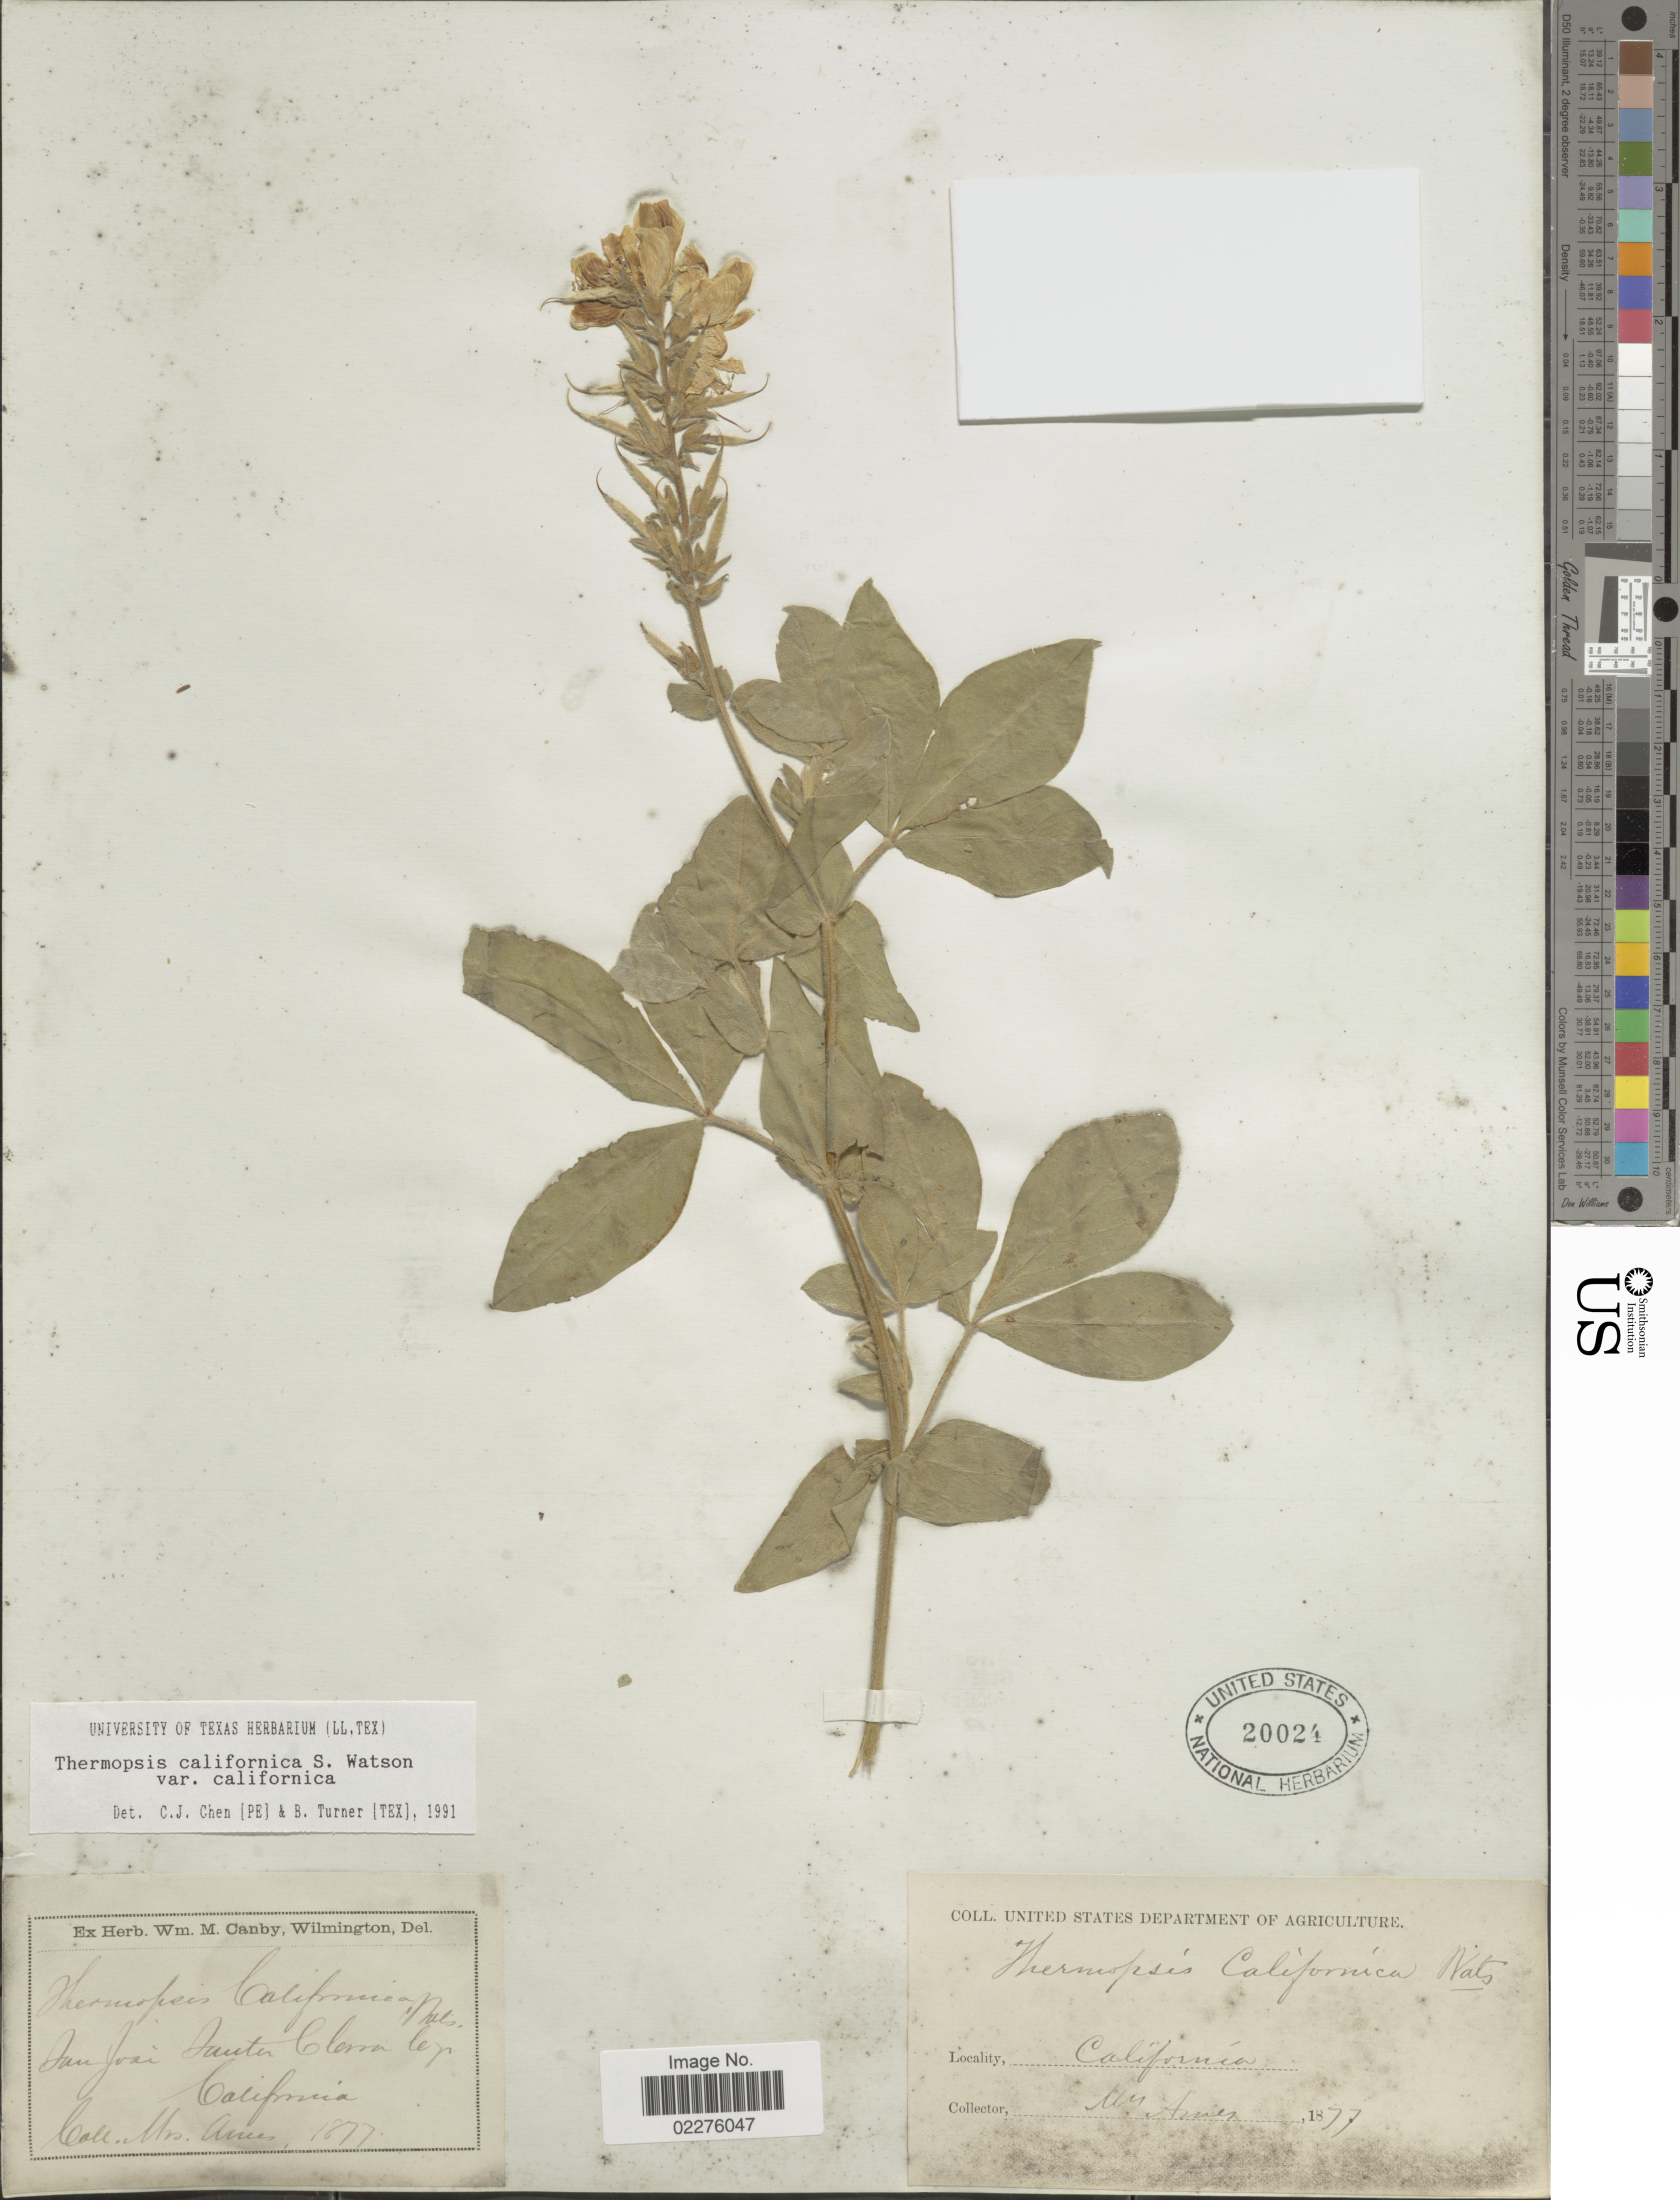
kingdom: Plantae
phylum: Tracheophyta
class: Magnoliopsida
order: Fabales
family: Fabaceae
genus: Thermopsis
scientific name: Thermopsis californica var. californica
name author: S. Watson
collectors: -- Ames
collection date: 1877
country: United States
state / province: California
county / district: Santa Clara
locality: San José, Santa Clara Co.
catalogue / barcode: US 20024